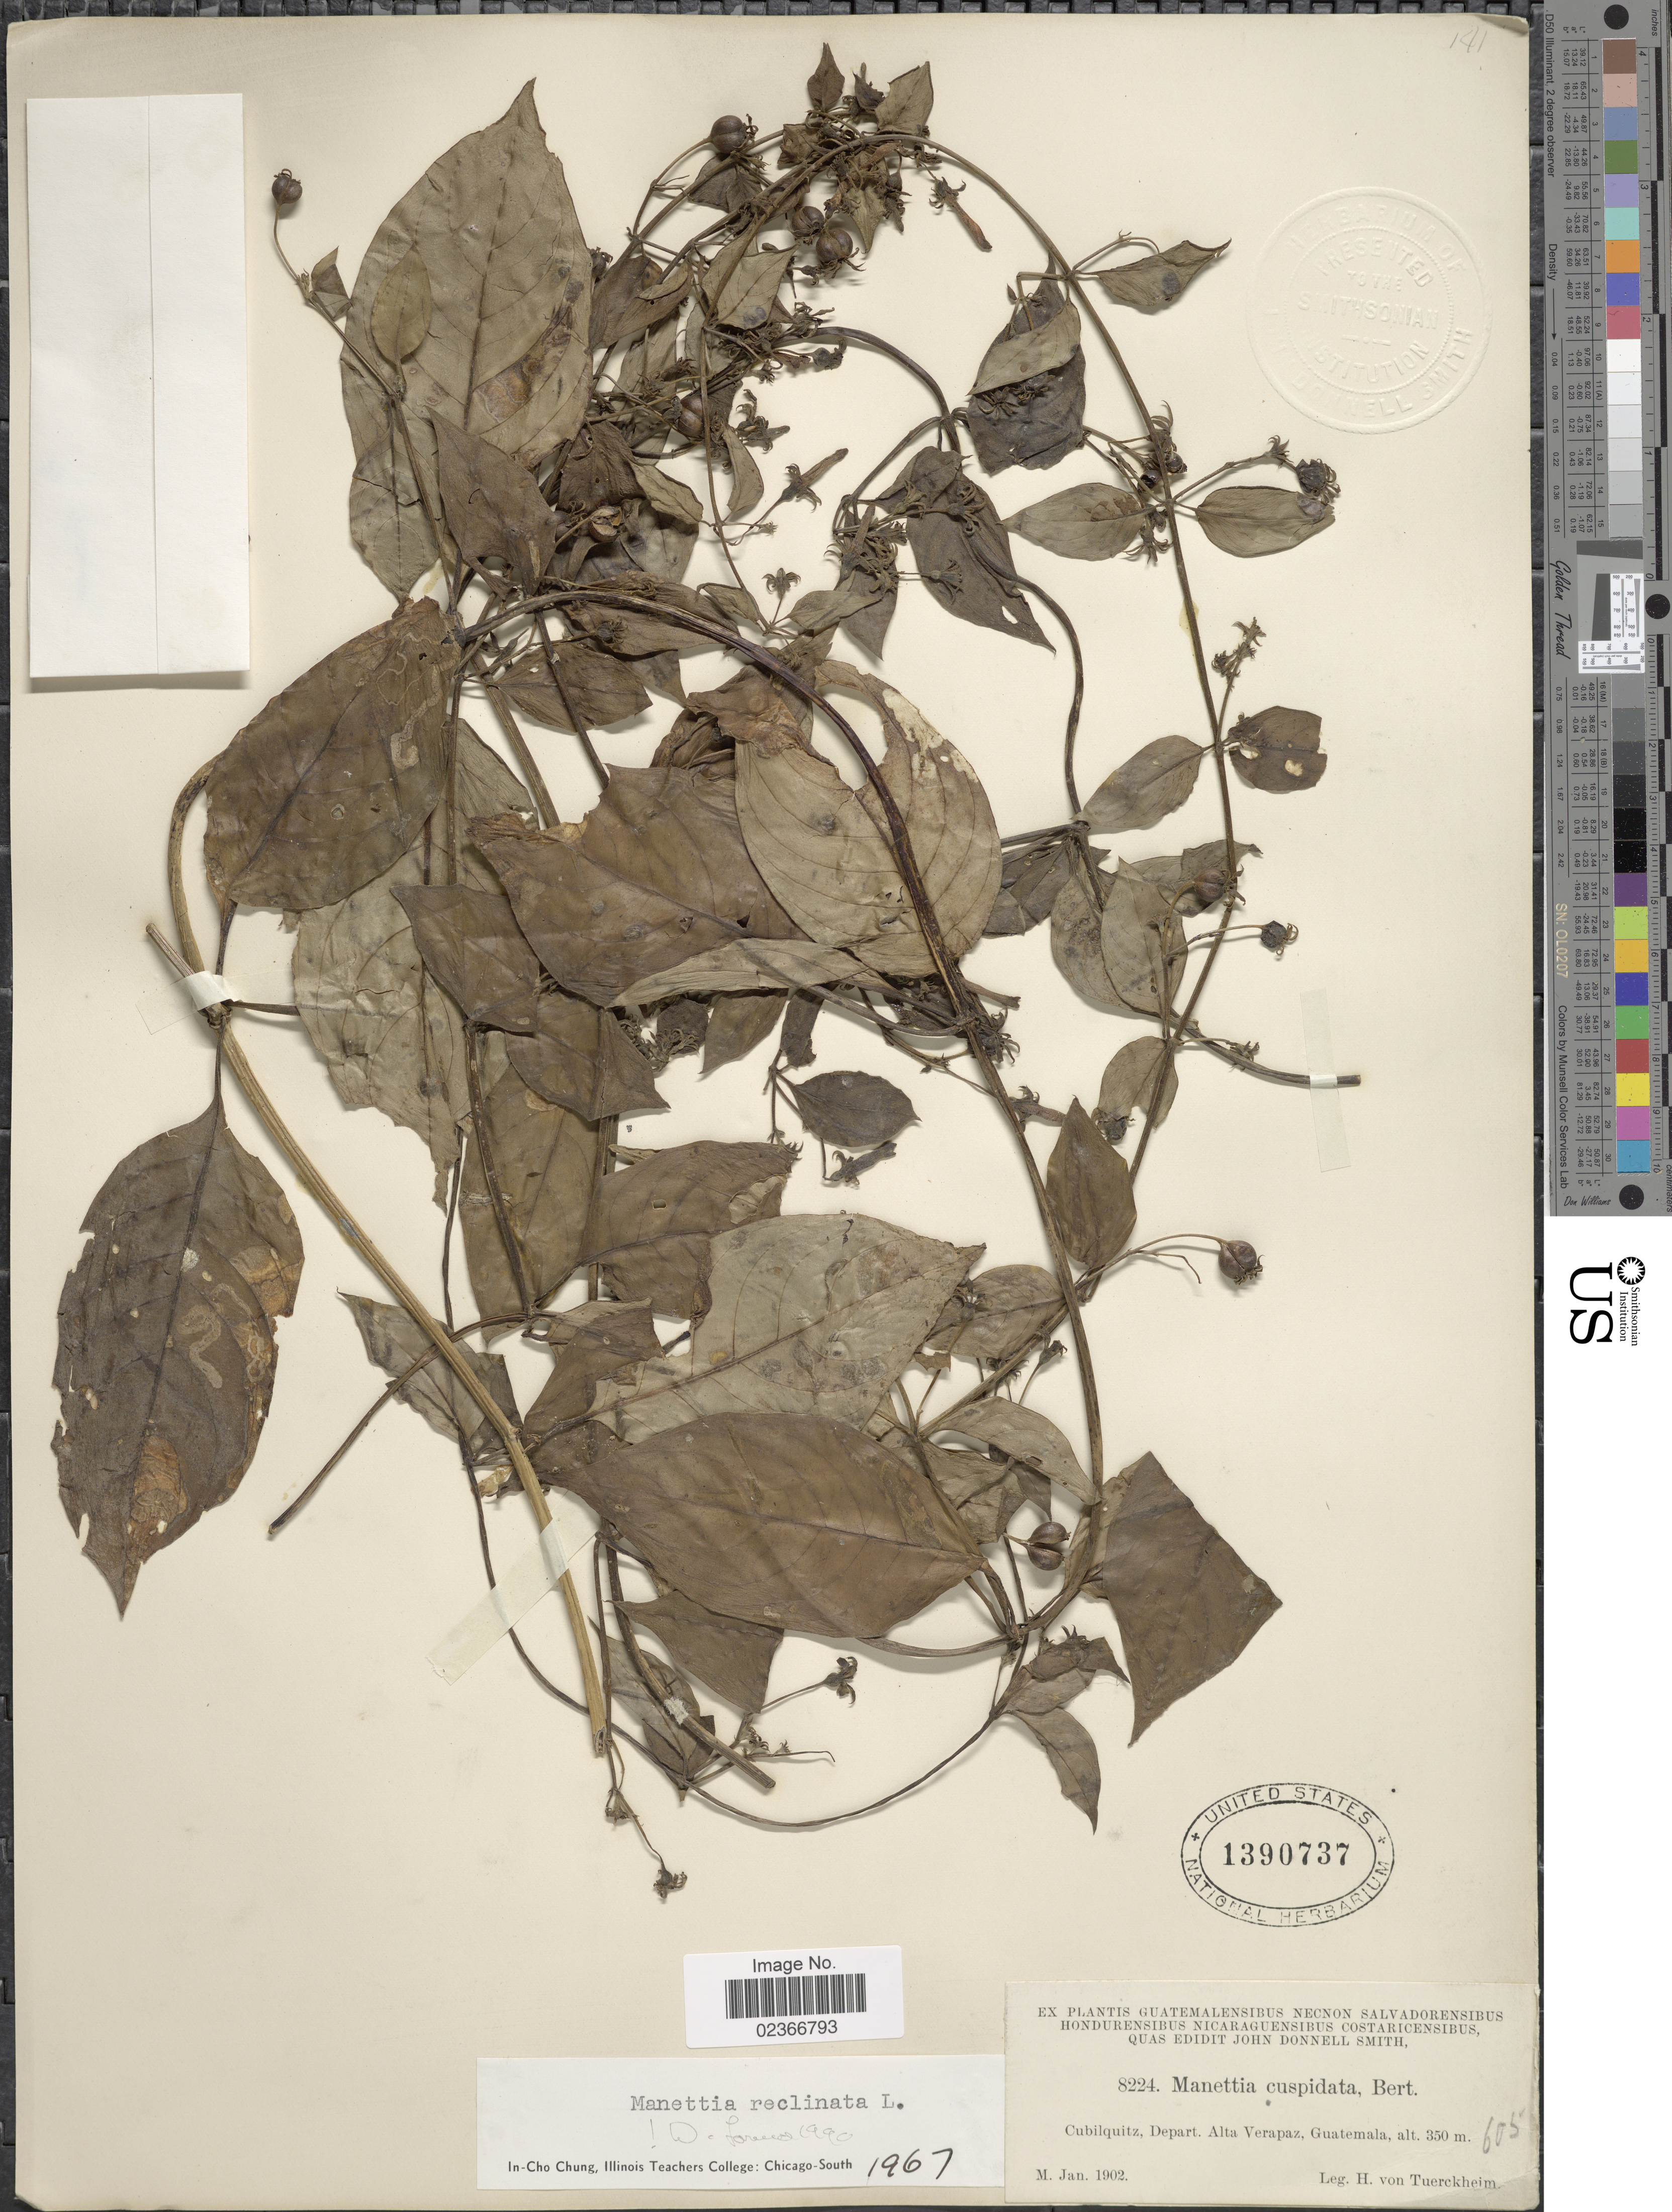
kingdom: Plantae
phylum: Tracheophyta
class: Magnoliopsida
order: Gentianales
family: Rubiaceae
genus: Manettia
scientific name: Manettia reclinata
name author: L.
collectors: H. von Türckheim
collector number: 8224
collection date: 1902-01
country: Guatemala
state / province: Alta Verapaz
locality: Cubilquitz, Depart. Alta Verapaz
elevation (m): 350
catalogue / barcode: US 1390737